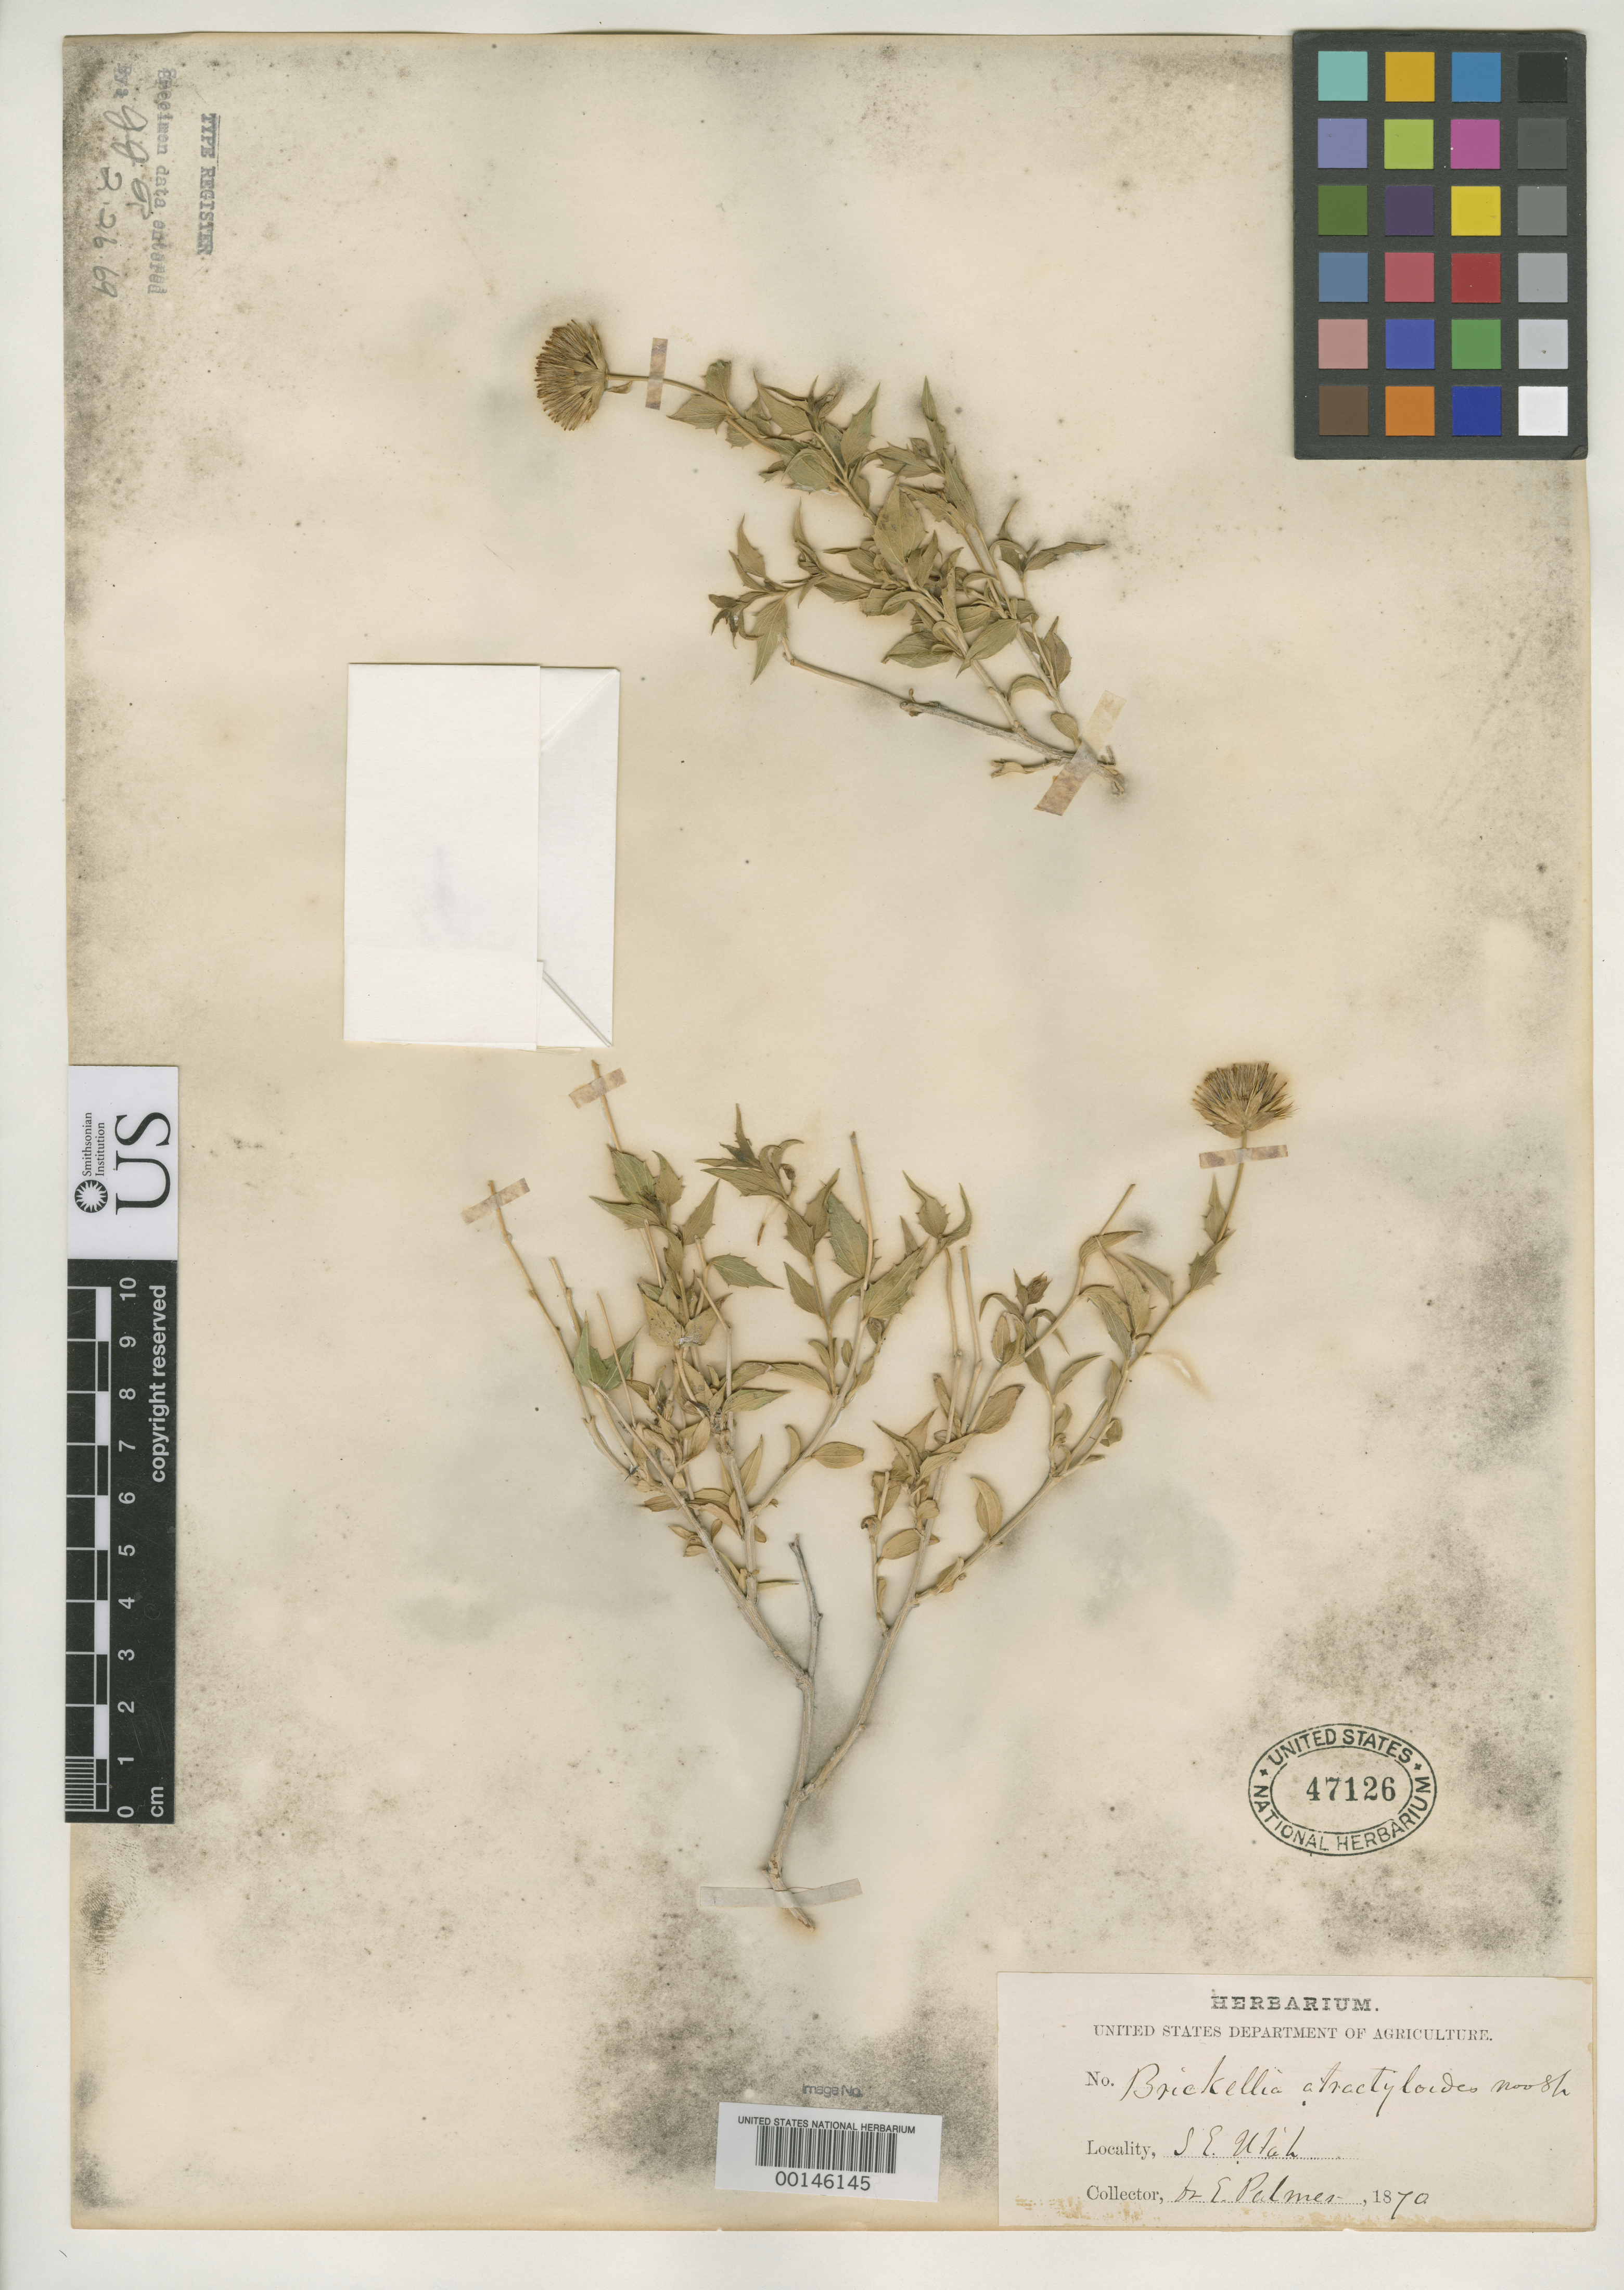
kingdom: Plantae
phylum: Tracheophyta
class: Magnoliopsida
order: Asterales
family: Asteraceae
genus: Brickellia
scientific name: Brickellia atractyloides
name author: A. Gray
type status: Isotype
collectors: E. Palmer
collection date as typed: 1870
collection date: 1870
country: United States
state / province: Utah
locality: Colorado River.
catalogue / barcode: US 47126